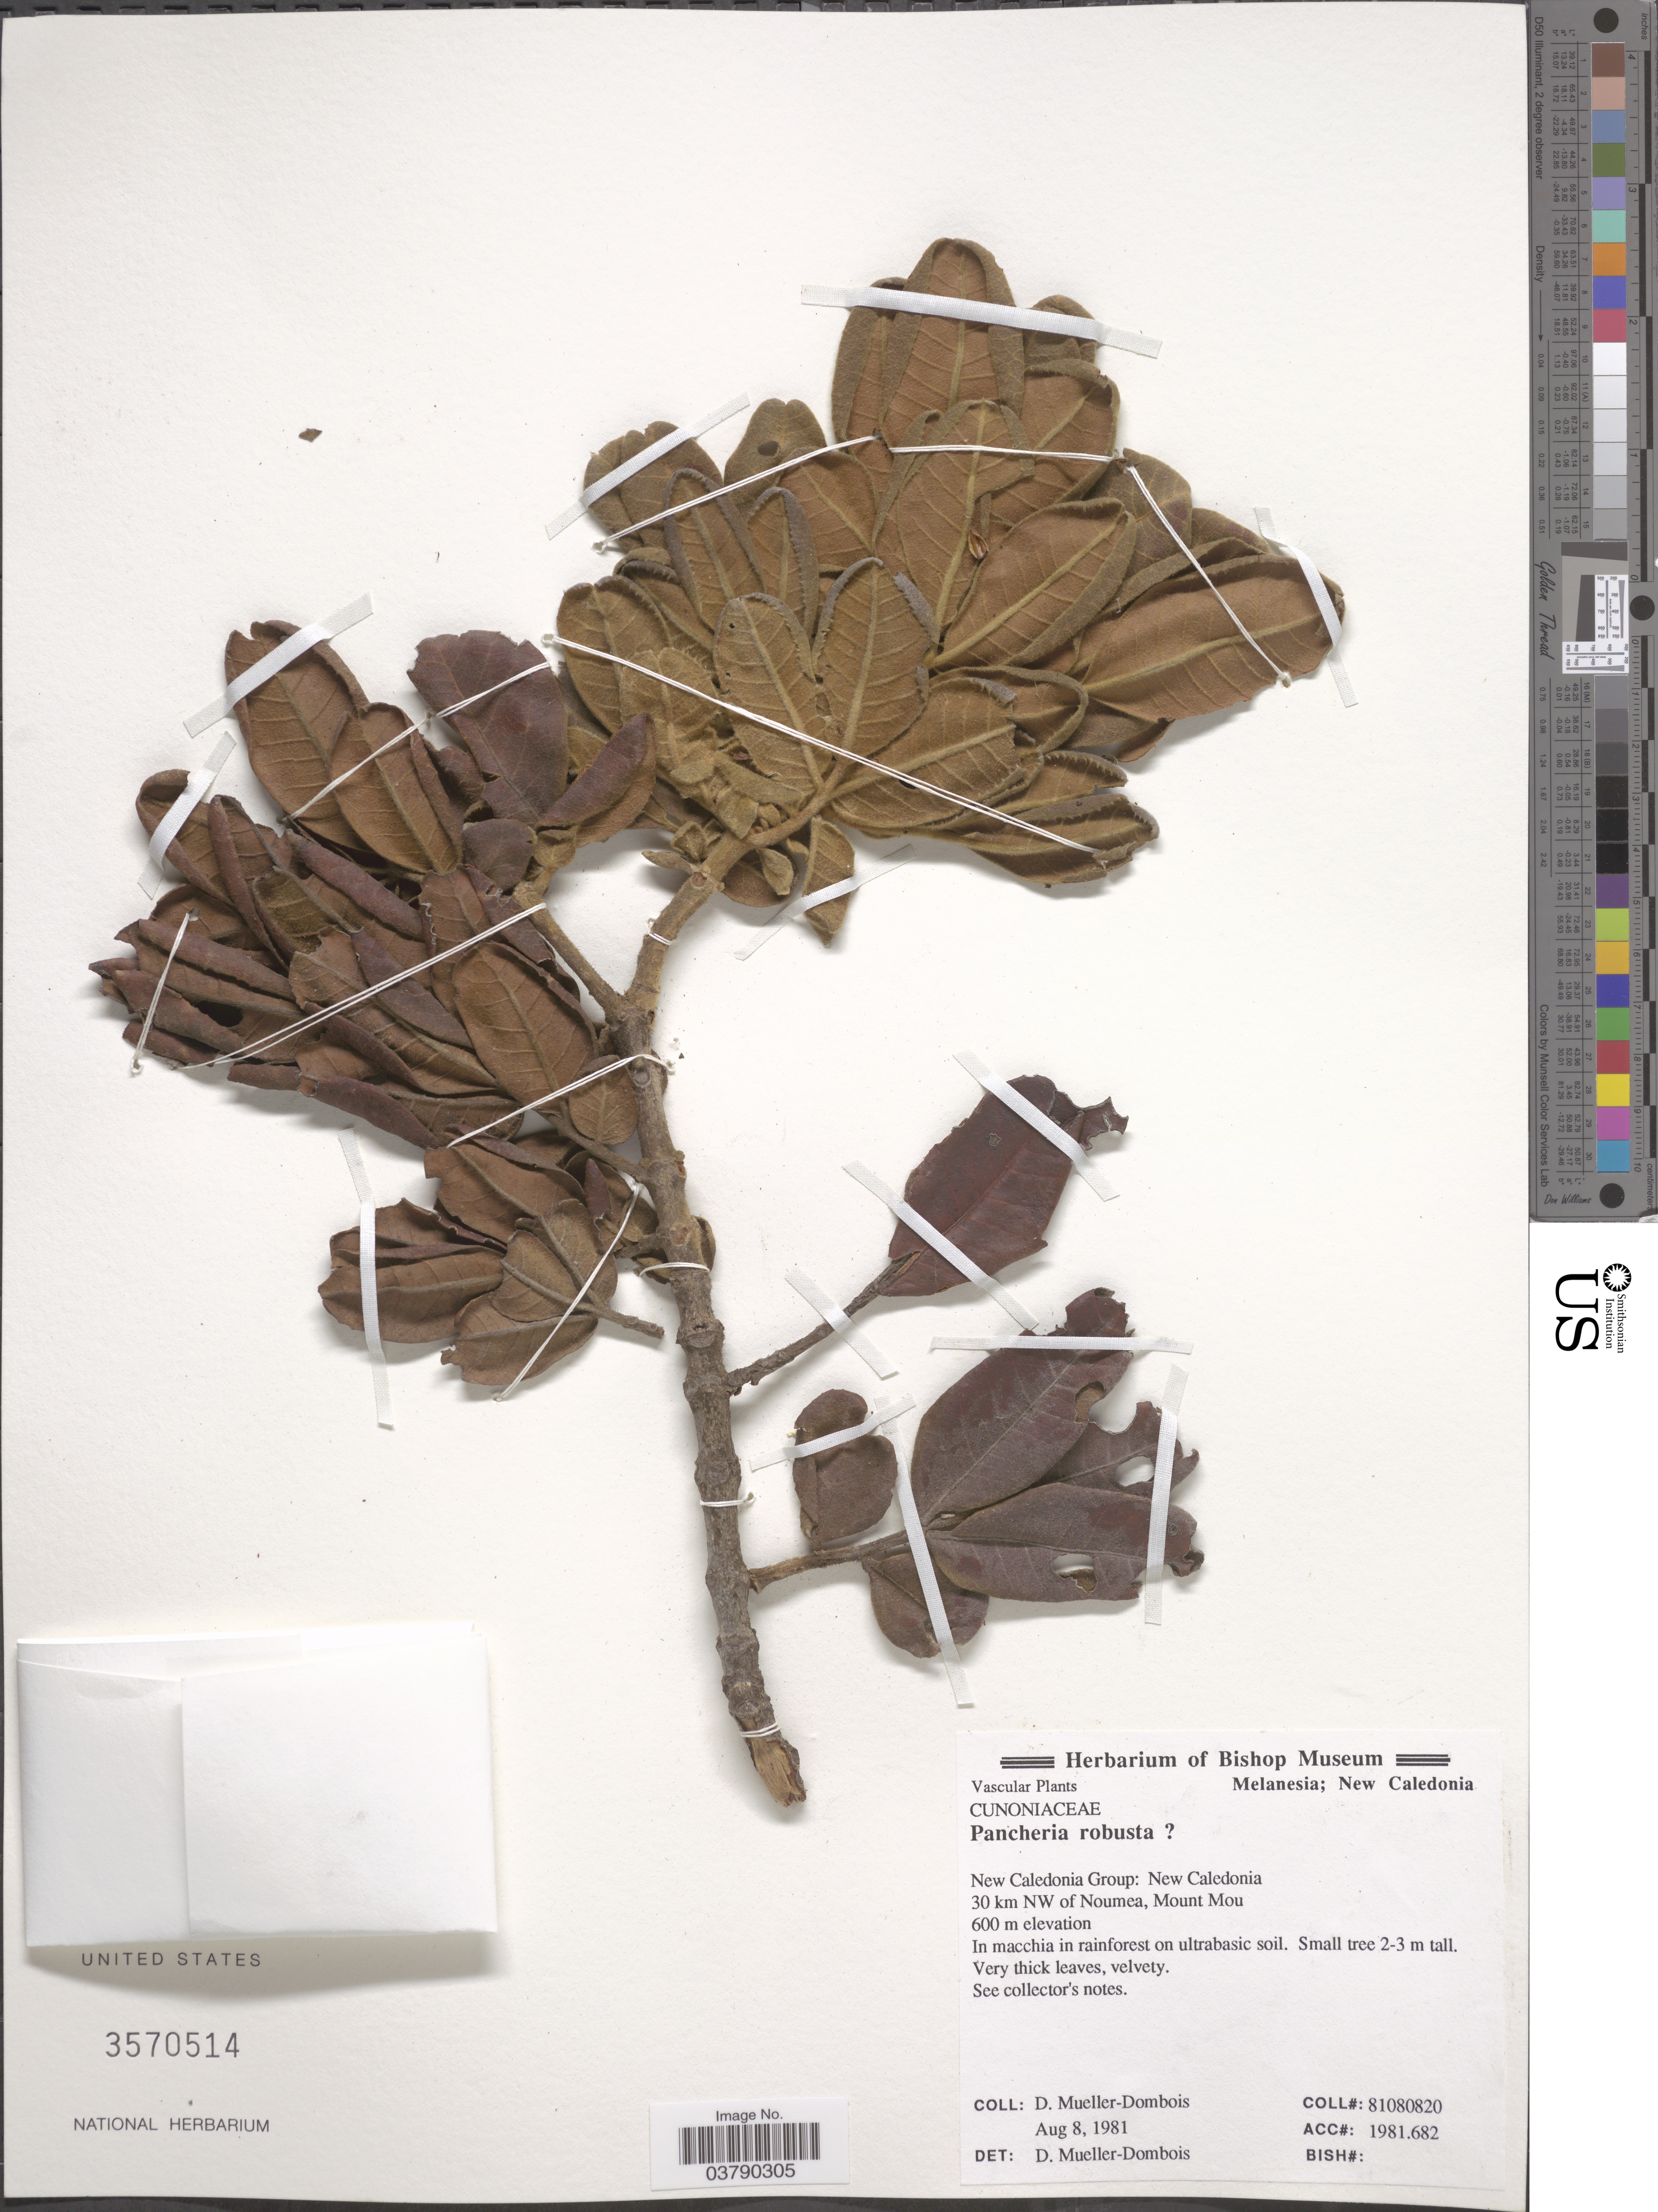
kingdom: Plantae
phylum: Tracheophyta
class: Magnoliopsida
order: Oxalidales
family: Cunoniaceae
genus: Pancheria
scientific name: Pancheria robusta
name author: Guillaumin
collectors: D. Mueller-Dombois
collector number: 81080820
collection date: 1981-08-08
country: New Caledonia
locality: New Caledonia Group. 30 km NW of Noumea, Mount Mou.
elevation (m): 600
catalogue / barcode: US 3570514